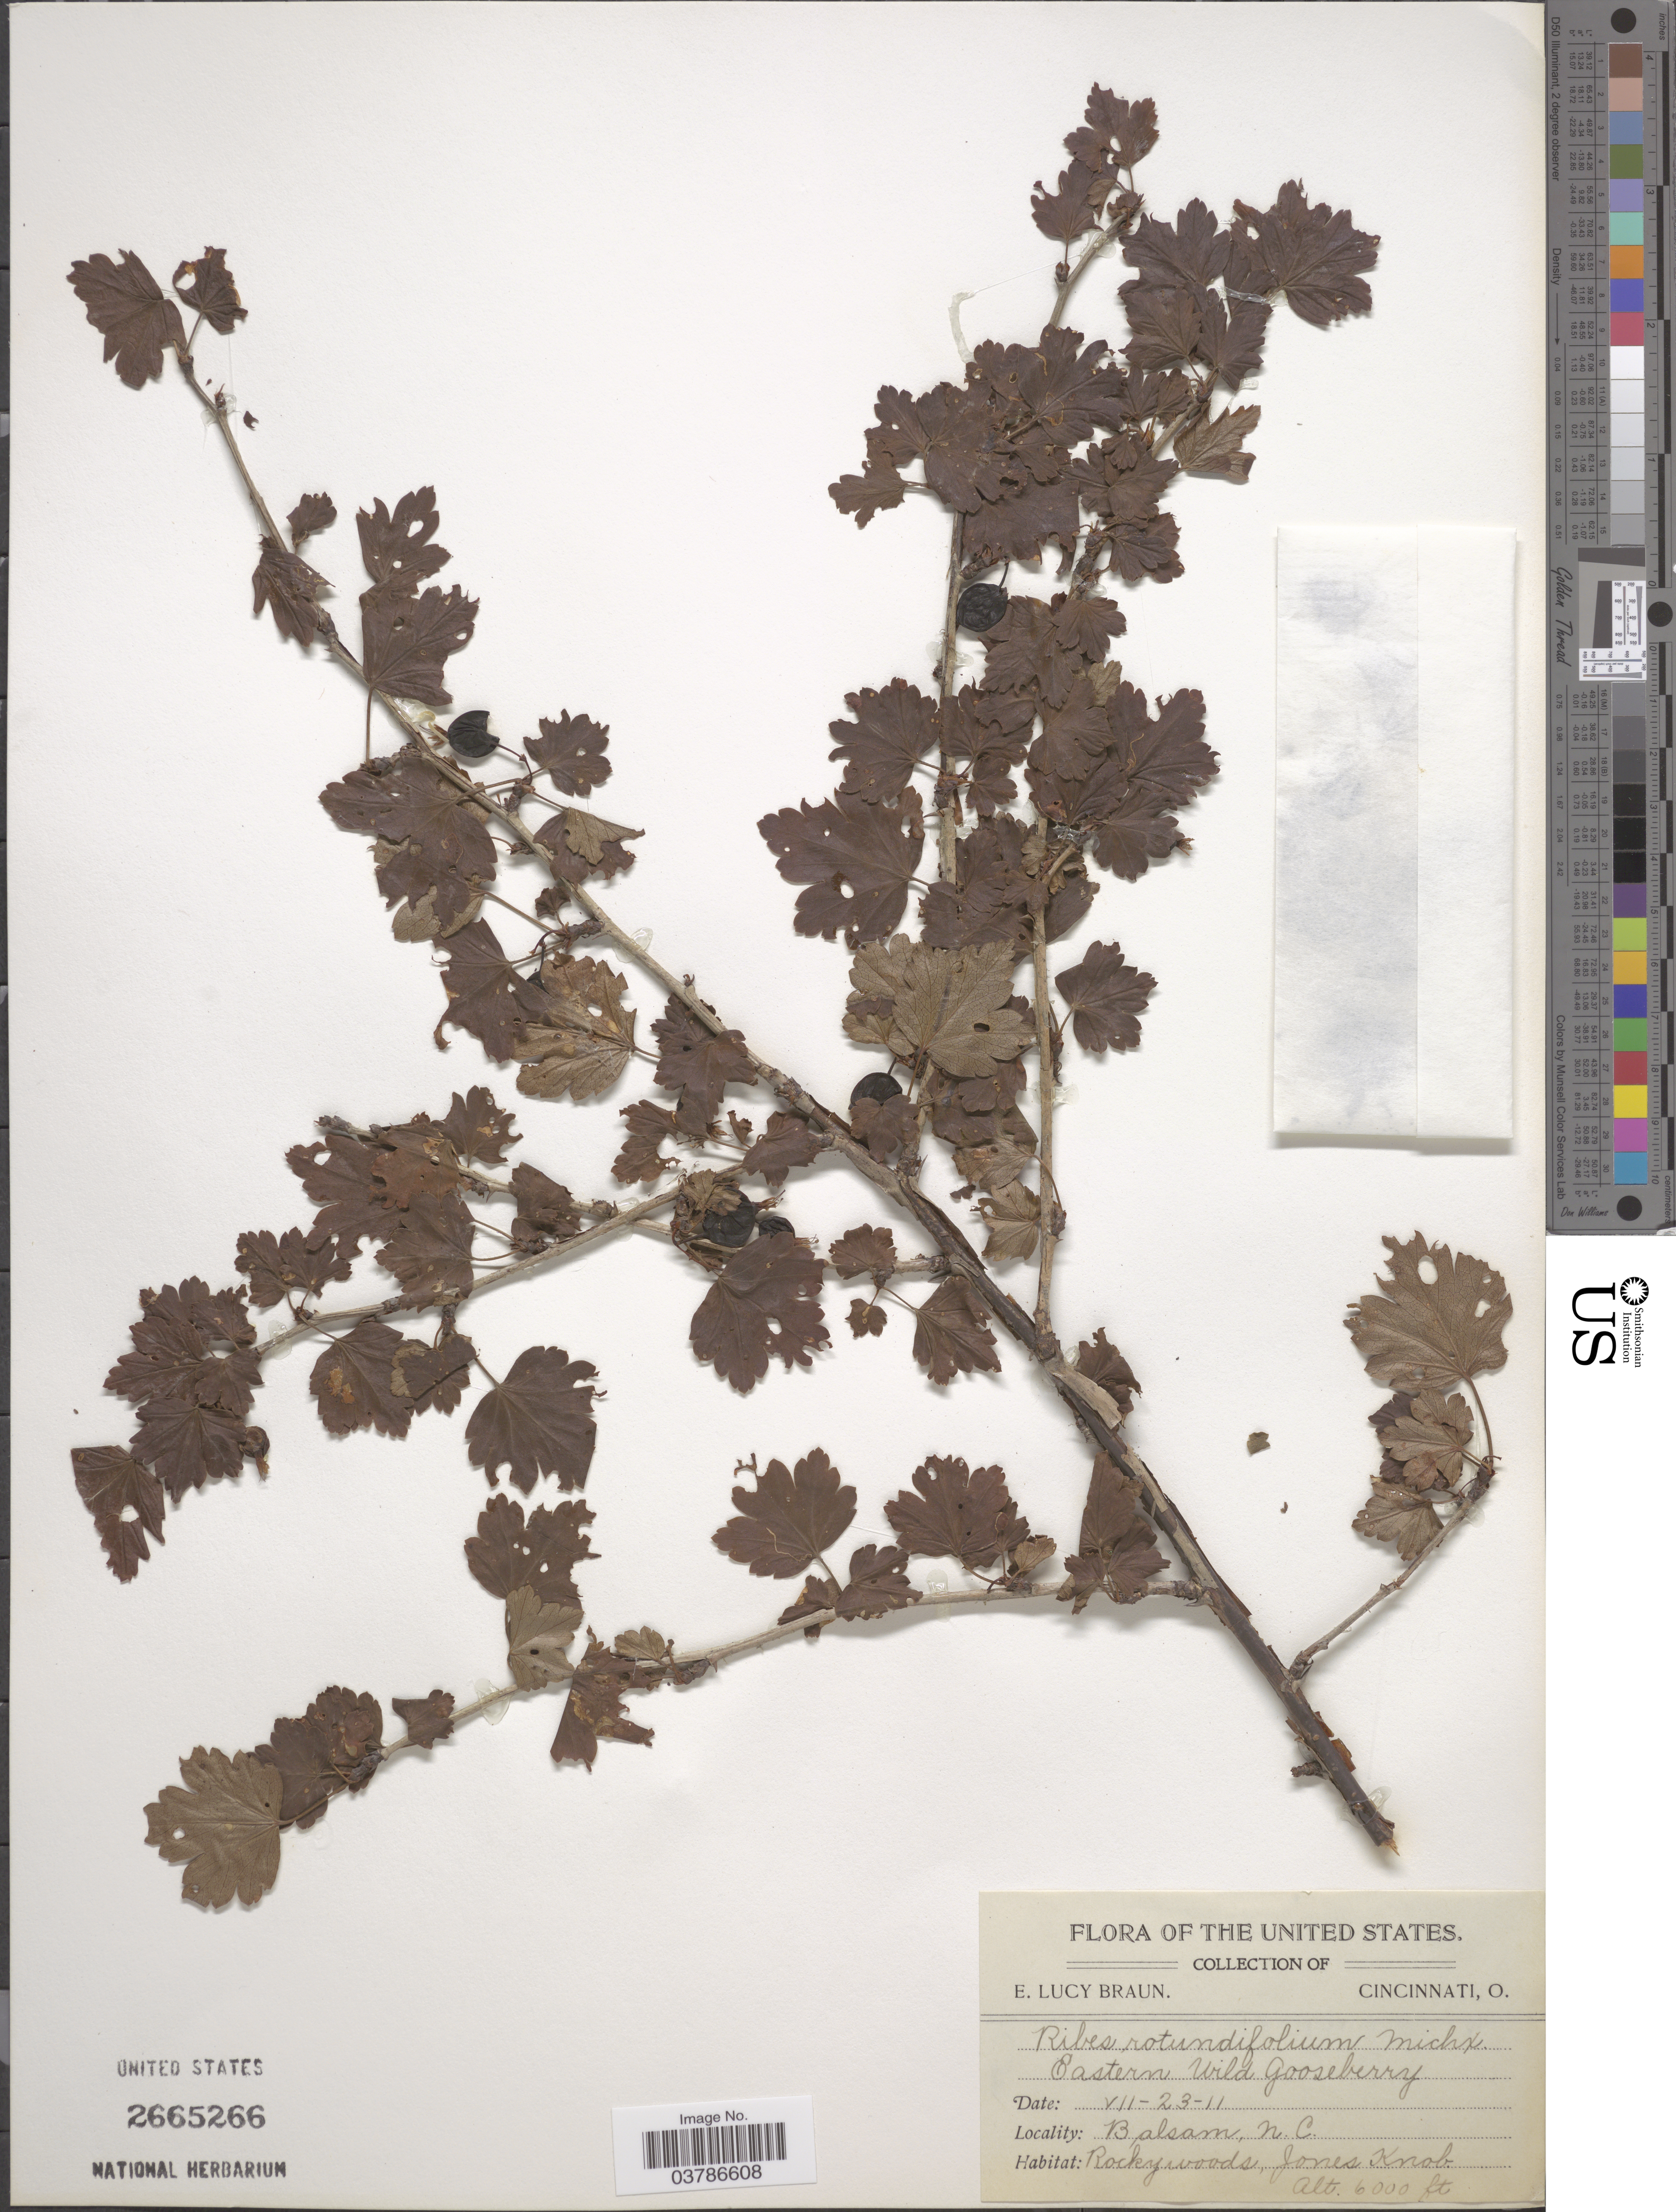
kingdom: Plantae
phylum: Tracheophyta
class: Magnoliopsida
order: Saxifragales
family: Grossulariaceae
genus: Ribes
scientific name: Ribes rotundifolium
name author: Michx.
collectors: E. L. Braun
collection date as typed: Transcribed d/m/y: 23/7/11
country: United States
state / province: North Carolina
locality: Balsam. Jones Knob.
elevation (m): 1829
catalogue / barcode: US 2665266